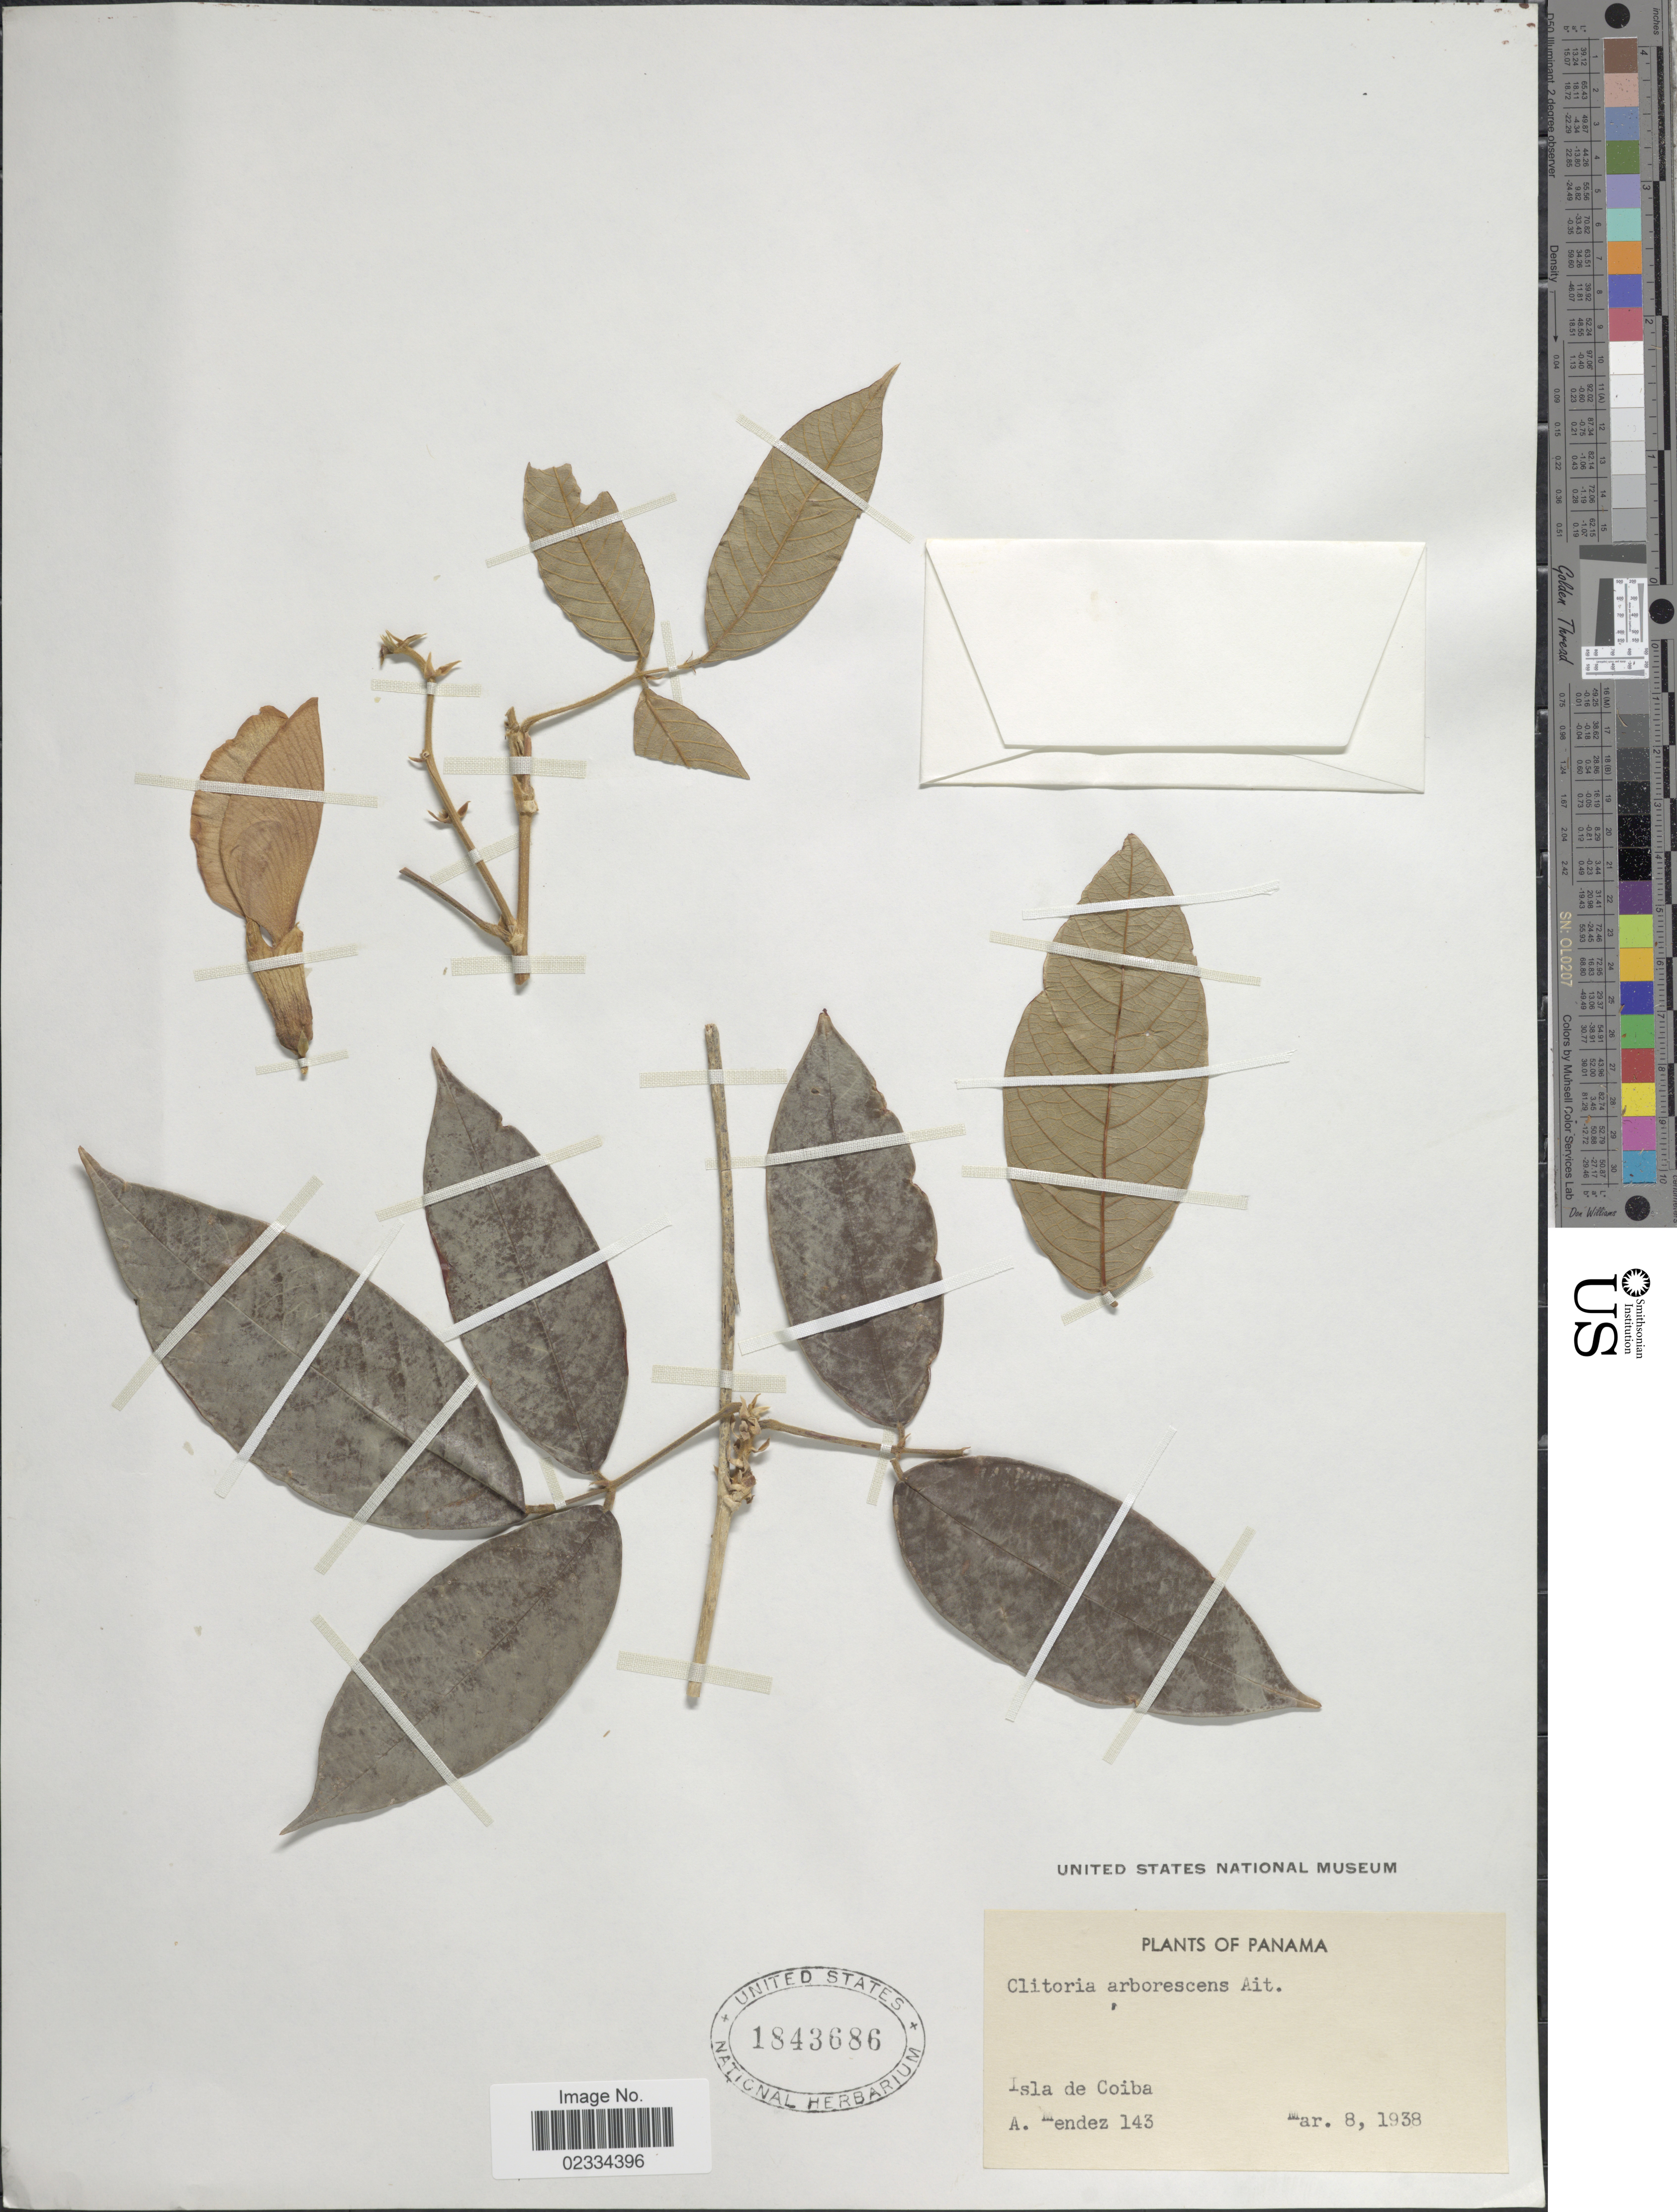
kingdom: Plantae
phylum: Tracheophyta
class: Magnoliopsida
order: Fabales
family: Fabaceae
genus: Clitoria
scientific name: Clitoria arborescens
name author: R. Br.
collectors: A. Mendez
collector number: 143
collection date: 1938-03-08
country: Panama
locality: Isla de Coiba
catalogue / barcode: US 1843686